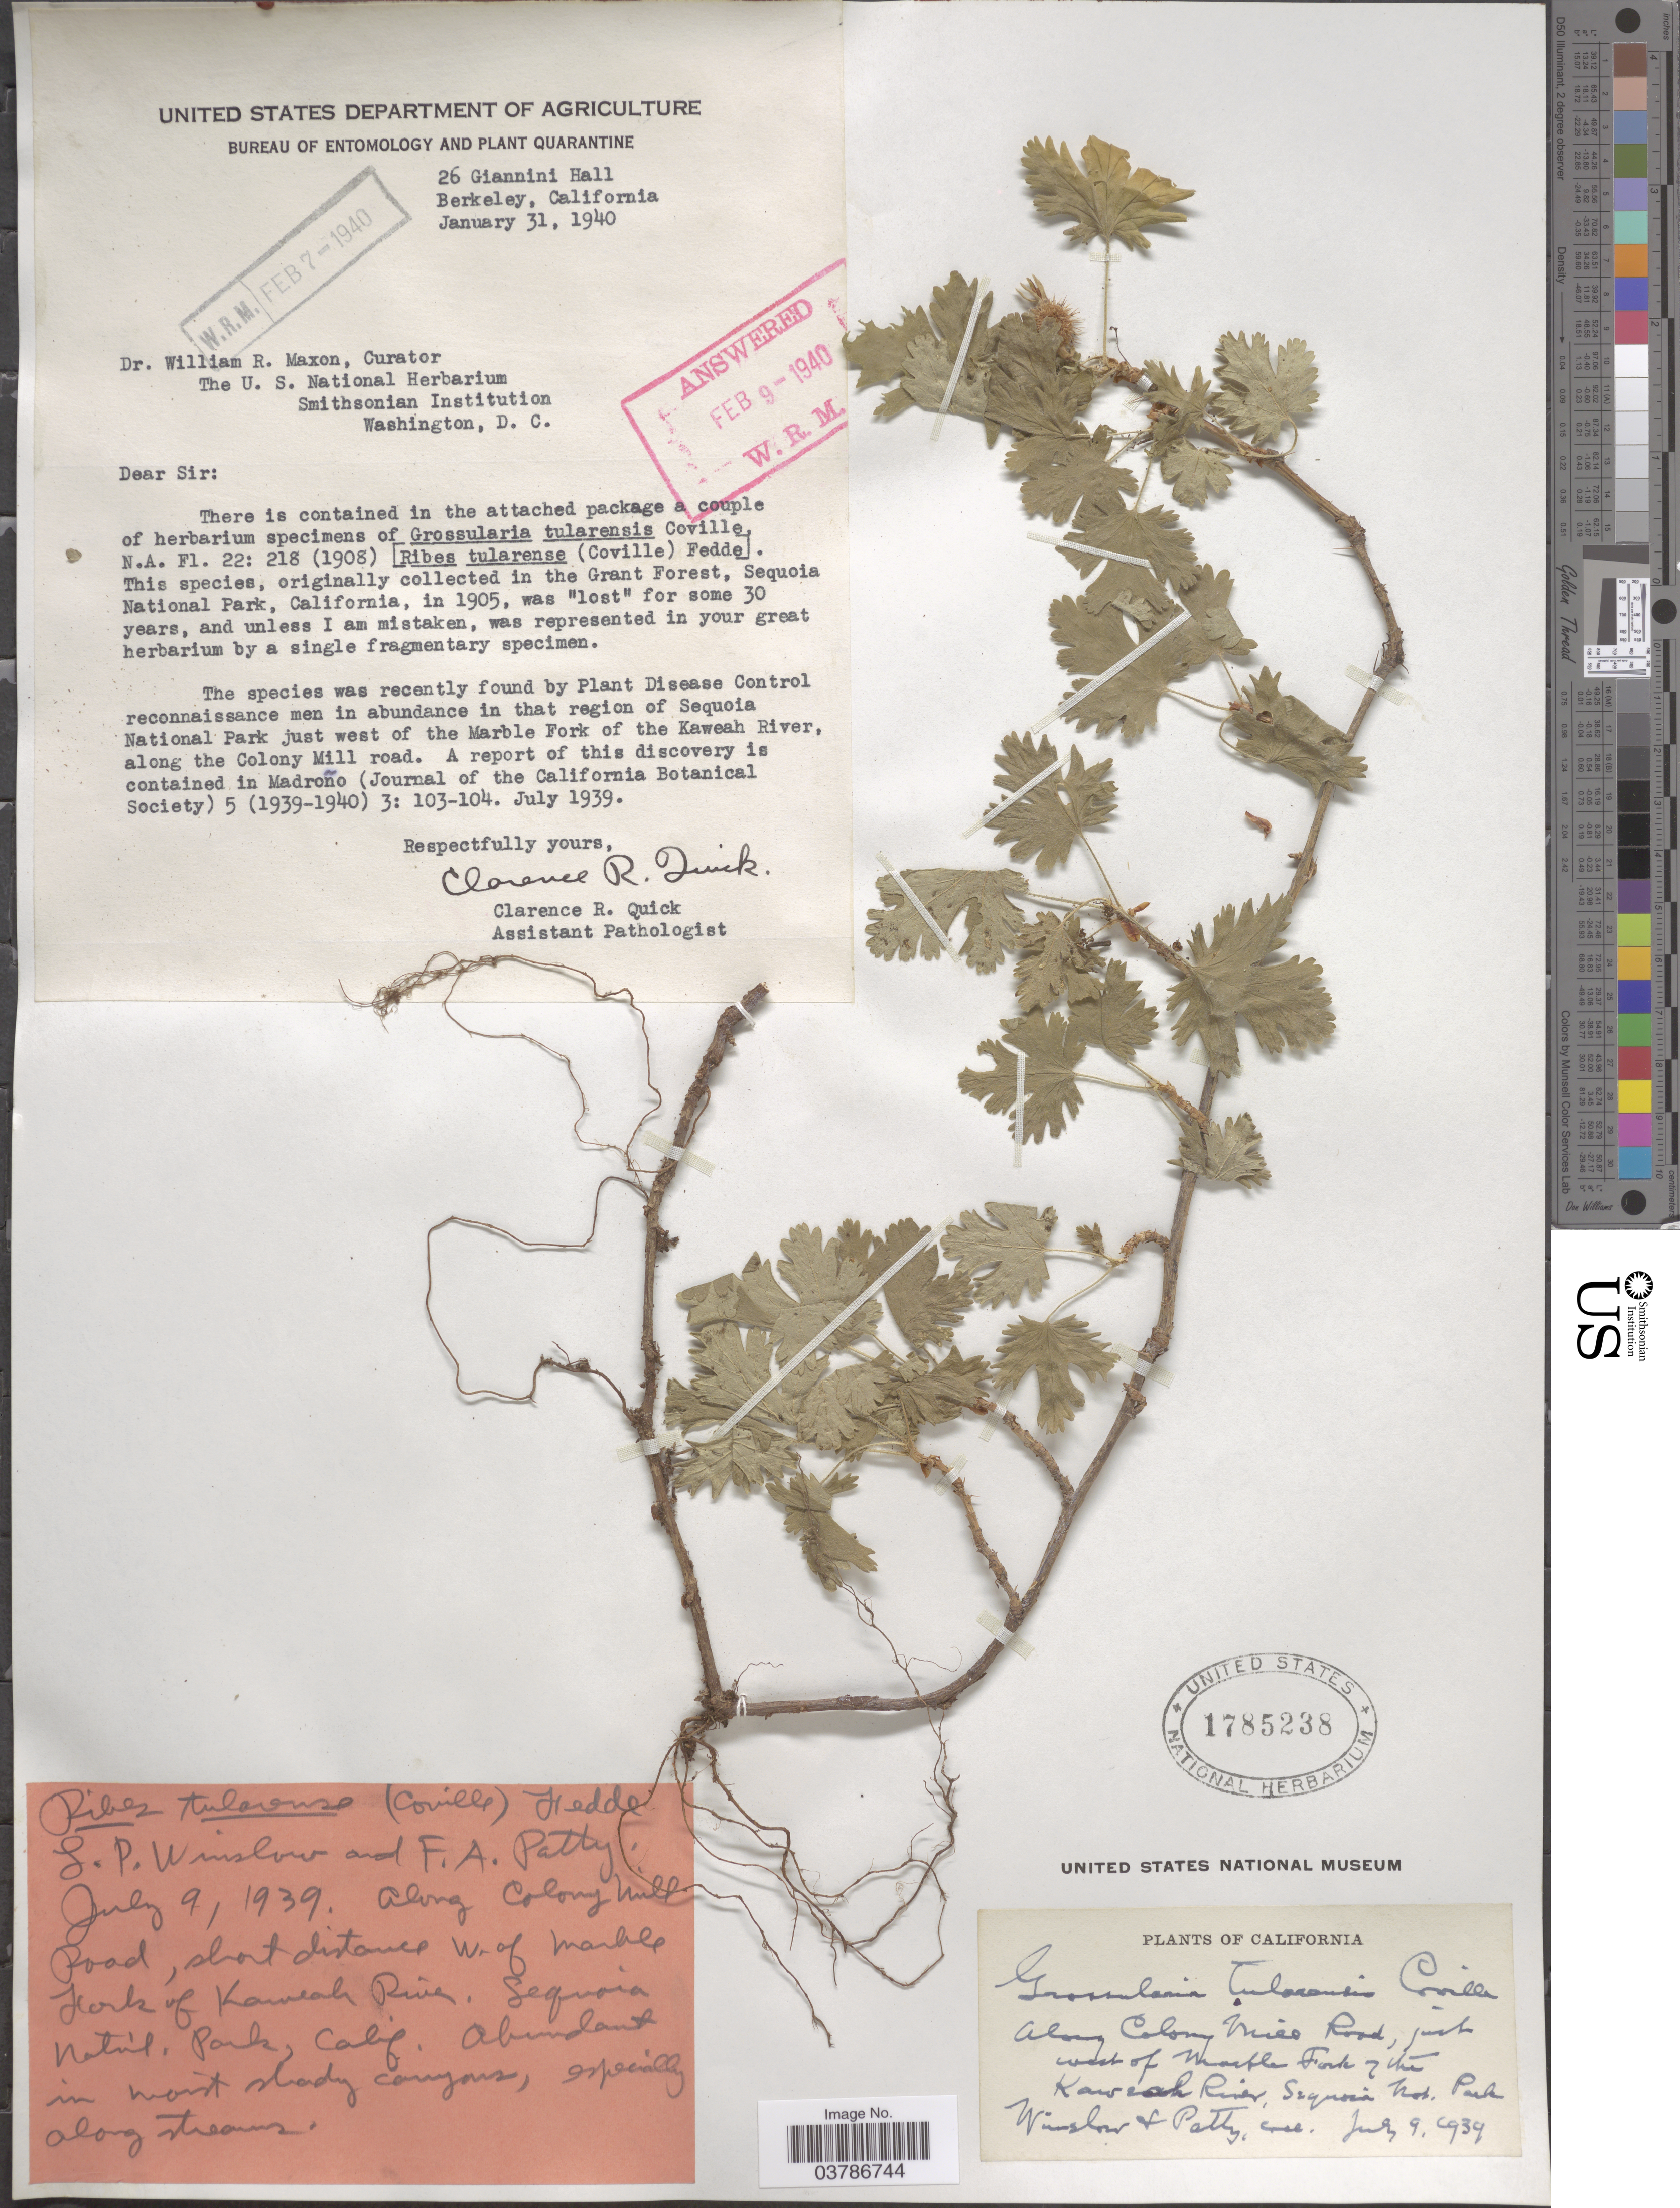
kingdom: Plantae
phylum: Tracheophyta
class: Magnoliopsida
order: Saxifragales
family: Grossulariaceae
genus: Ribes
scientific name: Ribes tularense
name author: (Coville) Standl.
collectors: L. Winslow & F. Patty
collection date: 1939-07-09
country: United States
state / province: California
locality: Along Colony Mill Road, just west of Marble Fork of the Kaweah River, Sequoia Nat. Park.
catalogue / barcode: US 1785238